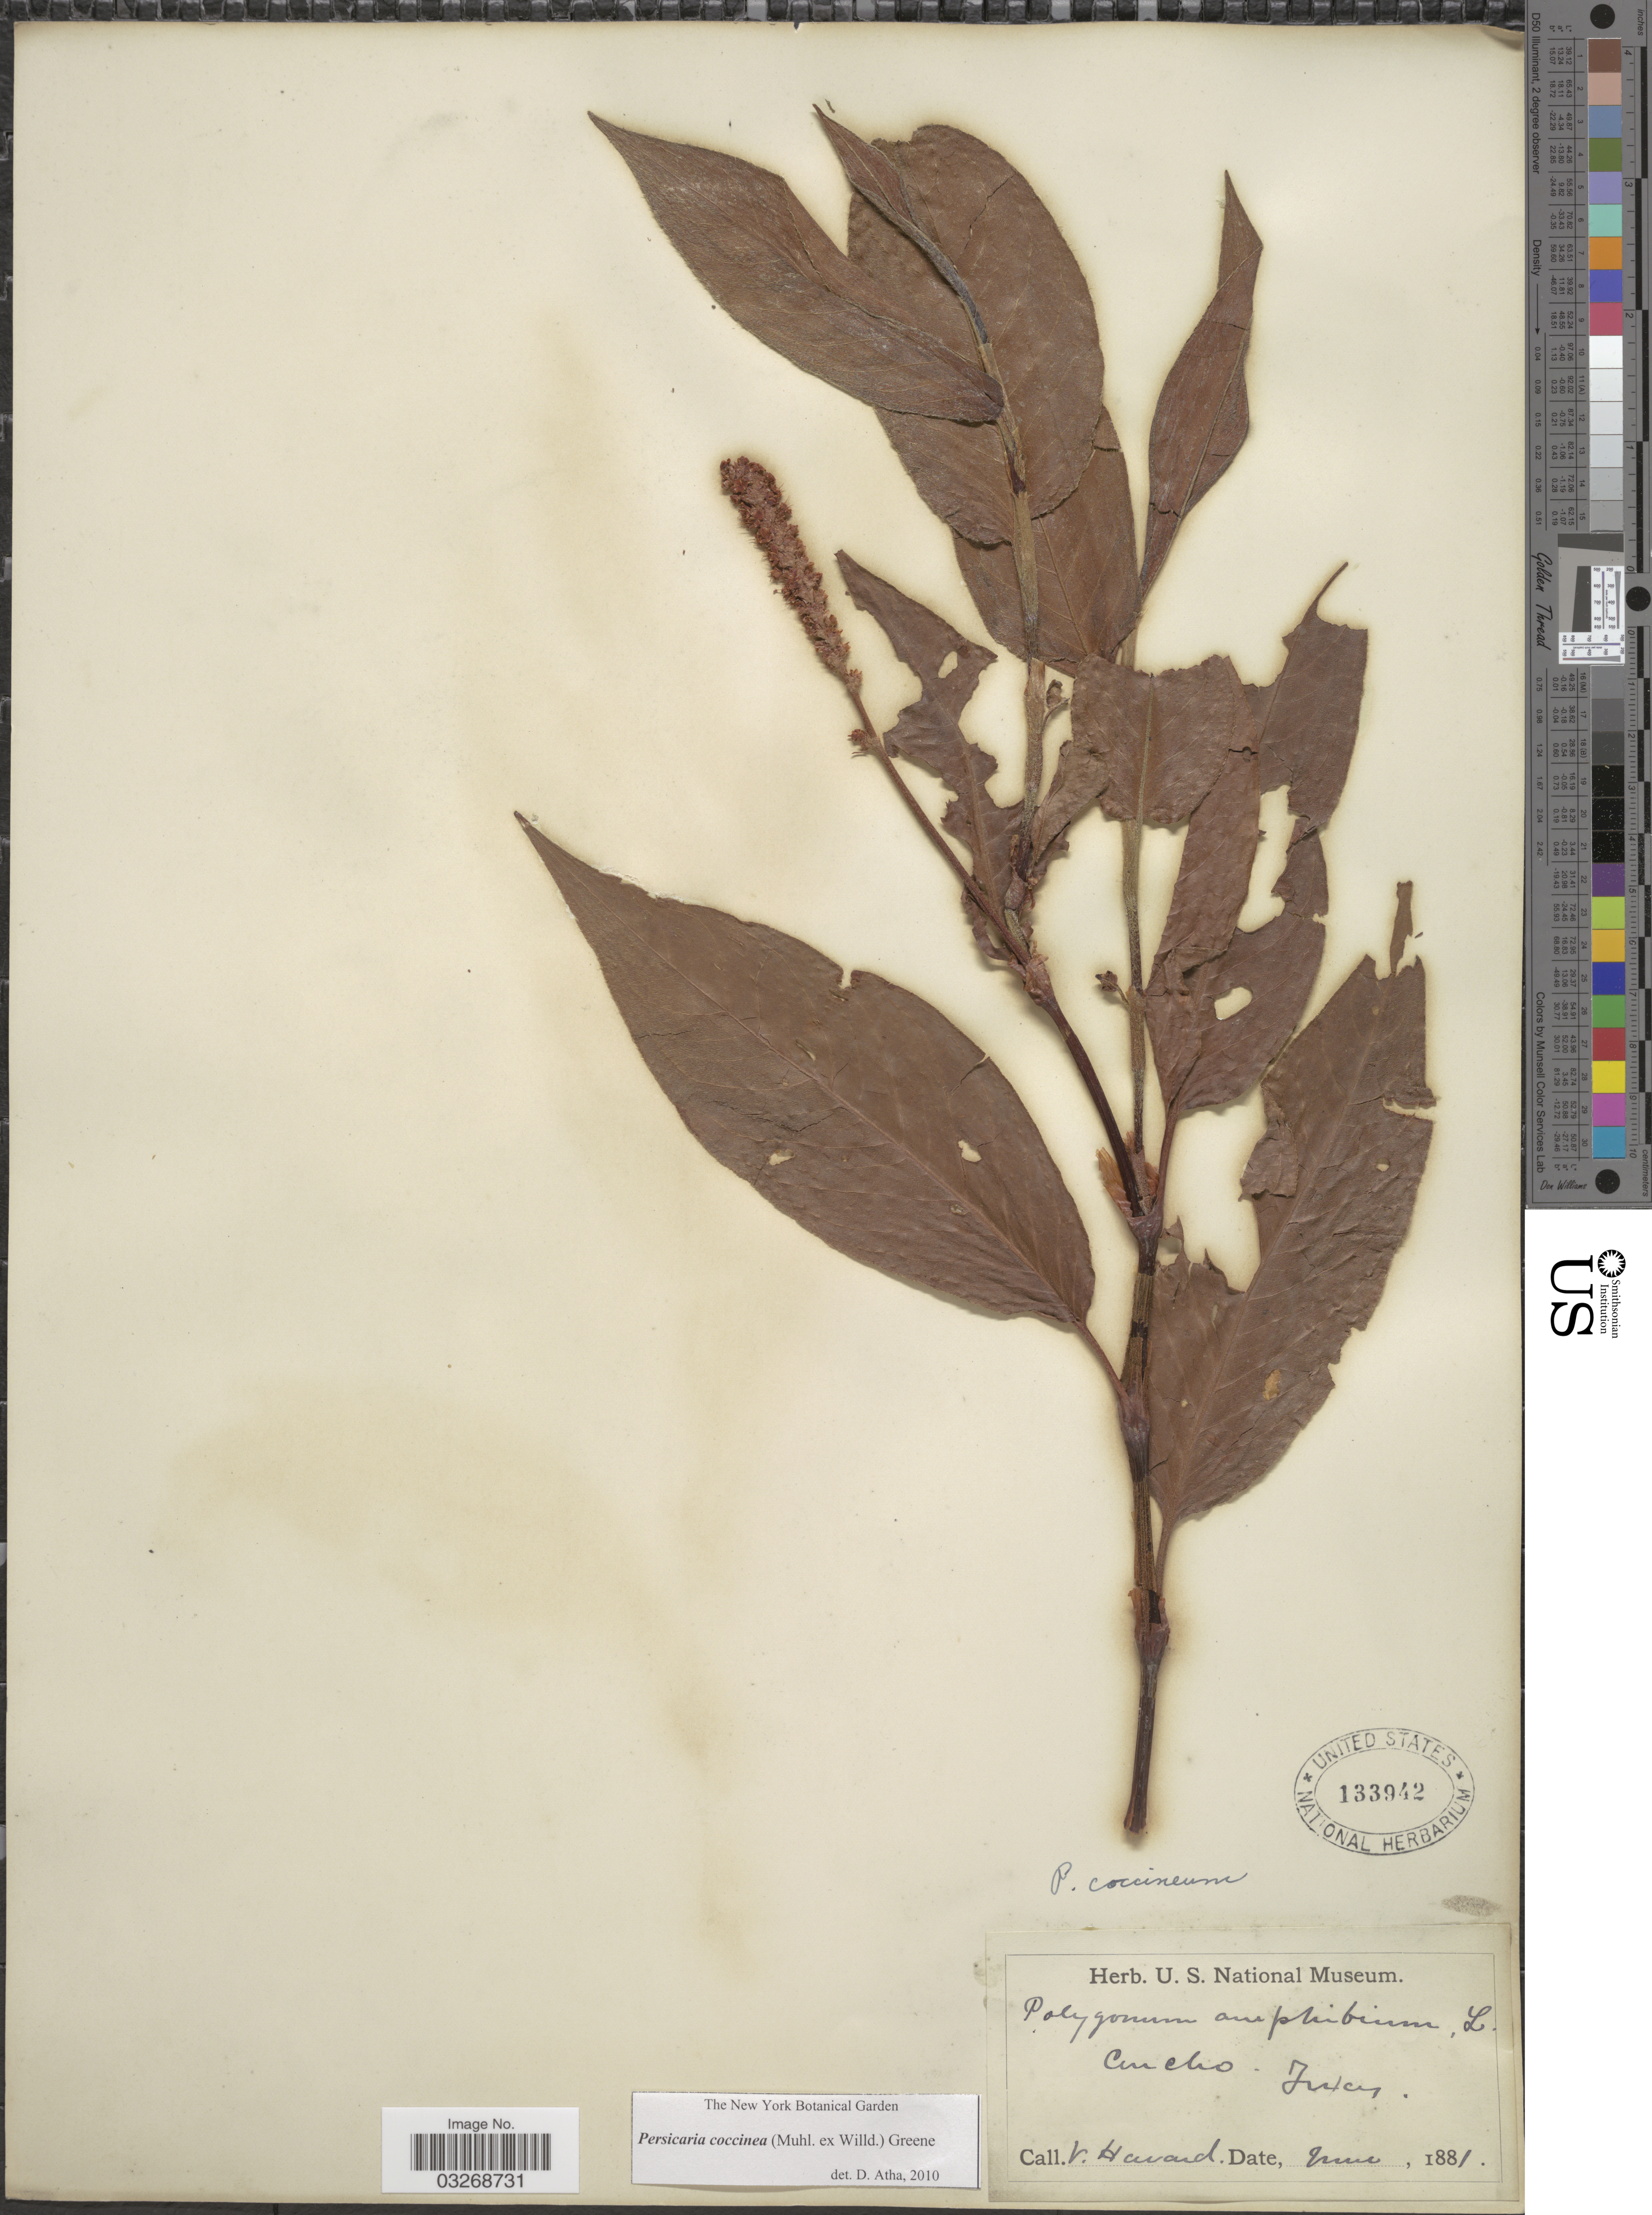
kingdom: Plantae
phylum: Tracheophyta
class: Magnoliopsida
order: Caryophyllales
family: Polygonaceae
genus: Persicaria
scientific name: Persicaria coccinea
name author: (Muhl. ex Willd.) Greene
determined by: Atha, D. E.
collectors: V. Havard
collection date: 1881-06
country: United States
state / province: Texas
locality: Cucho [Concho].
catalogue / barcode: US 133942